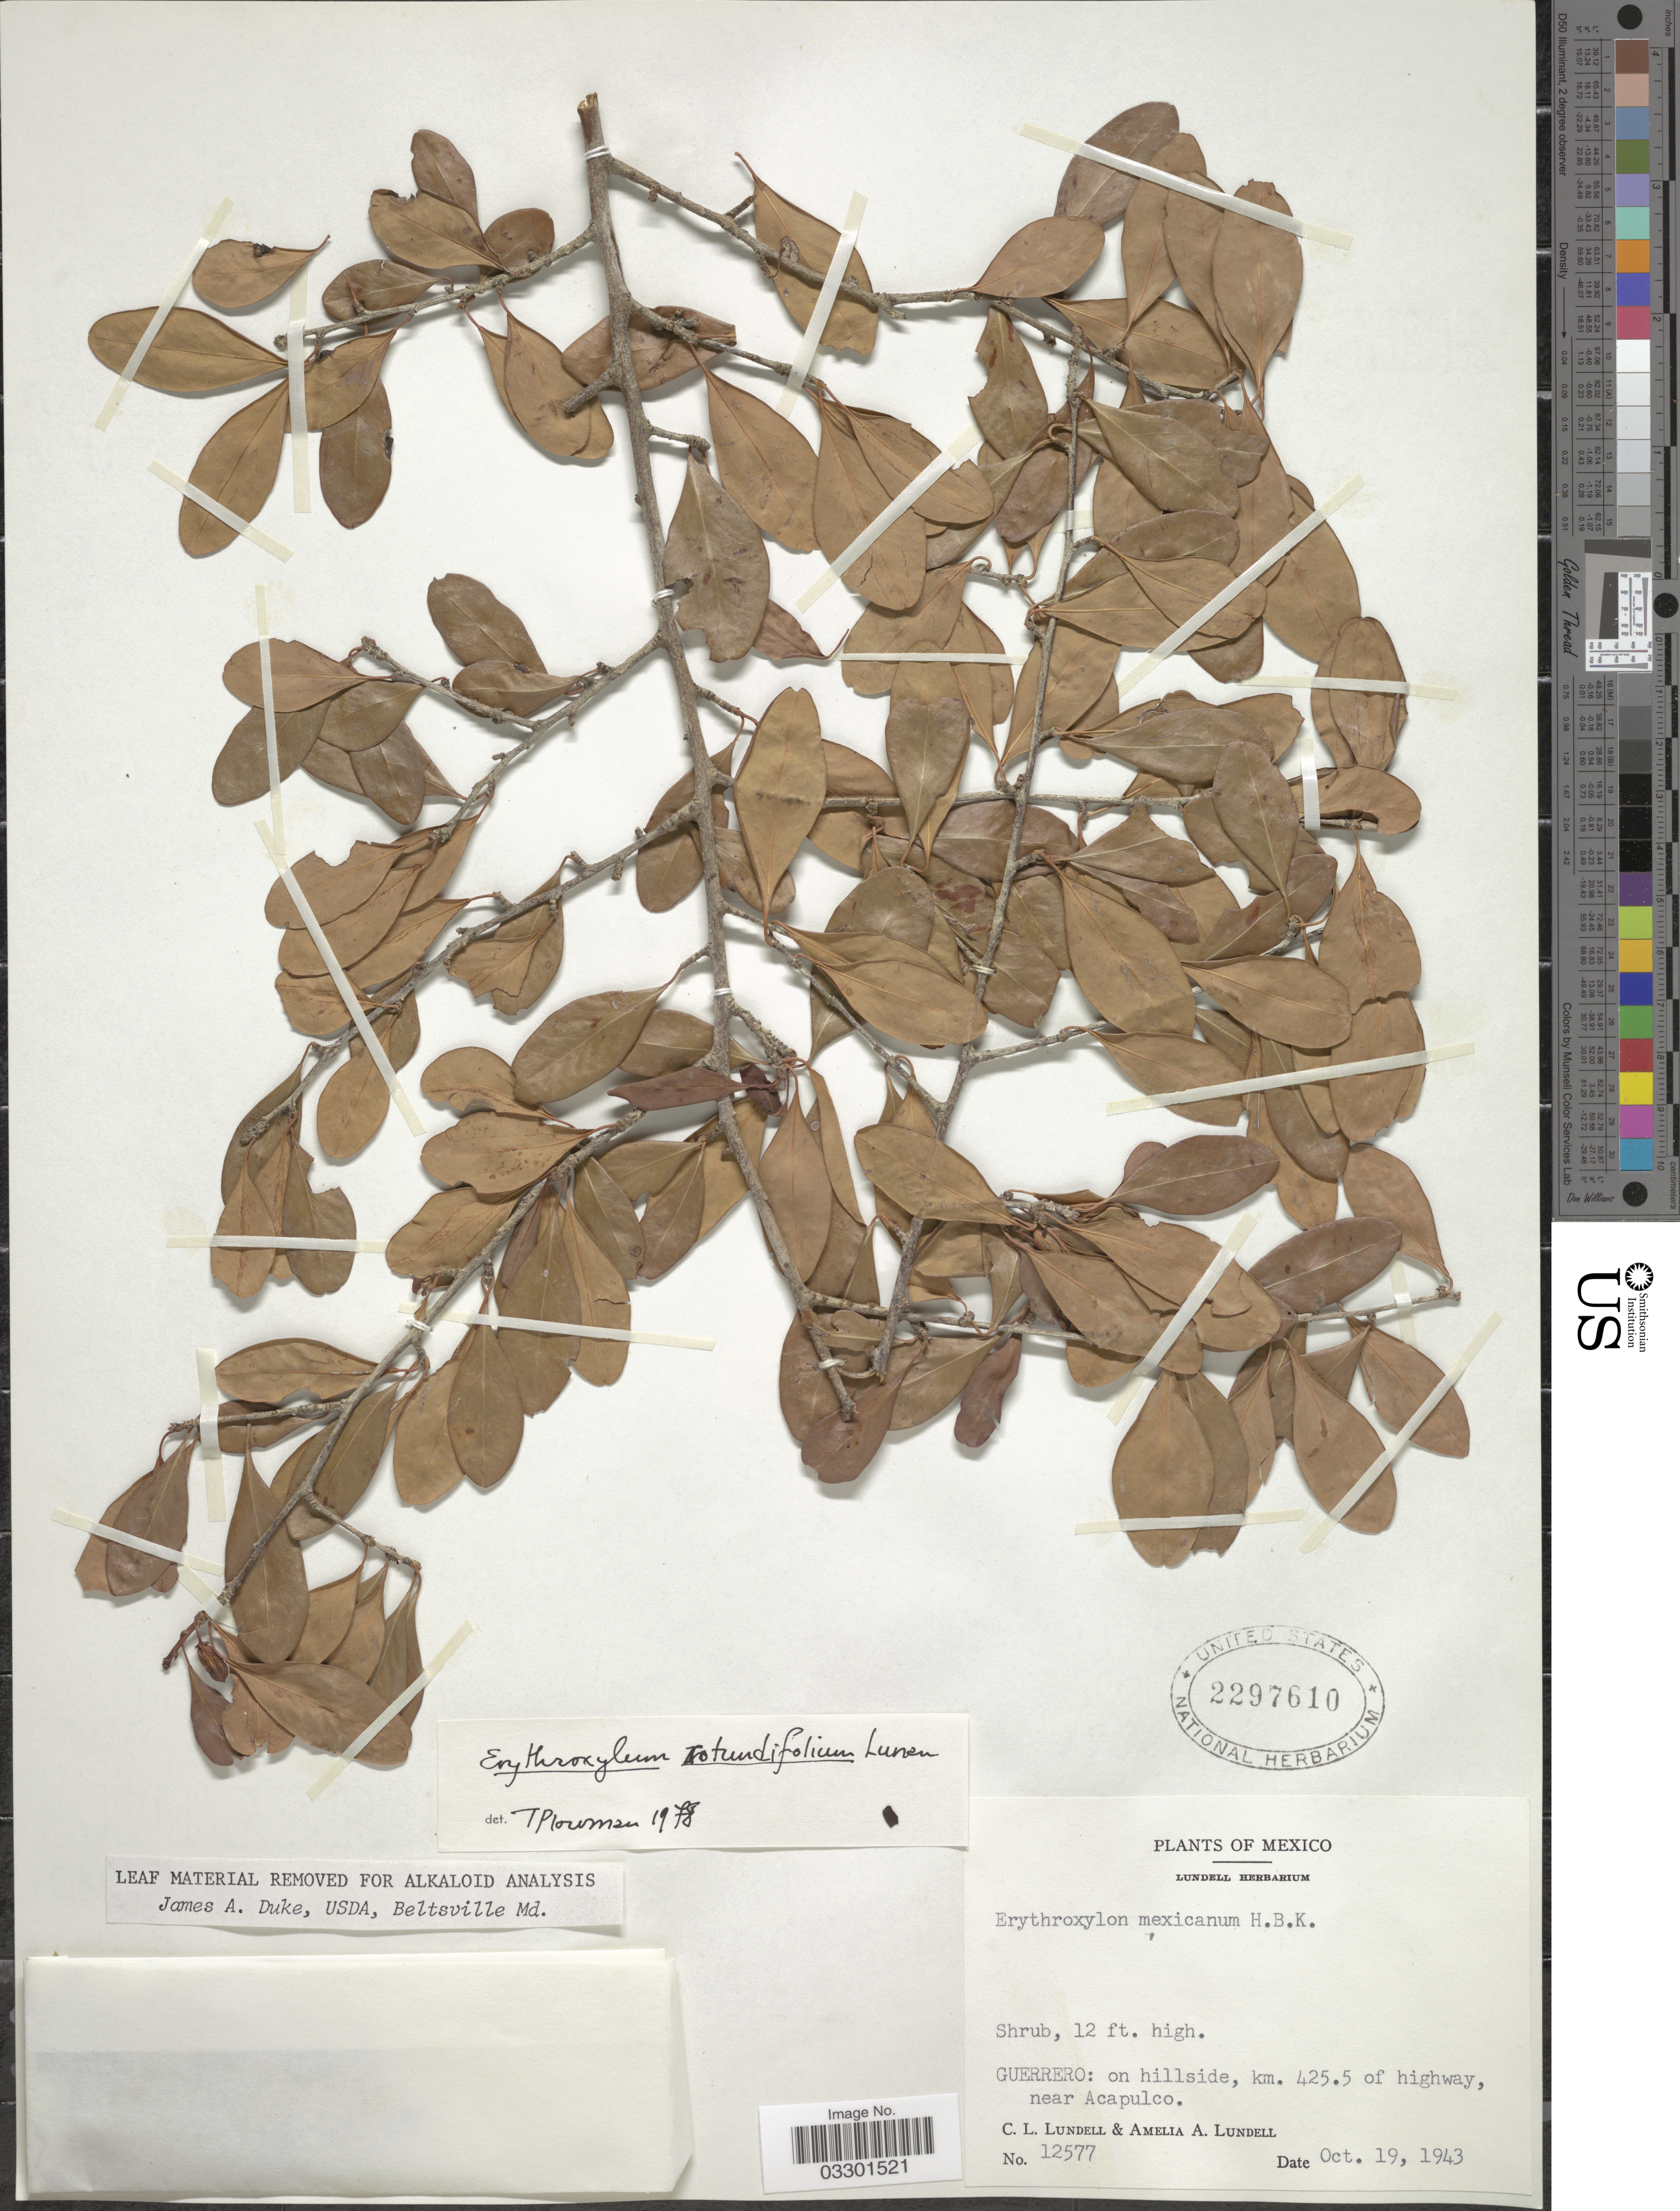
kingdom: Plantae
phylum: Tracheophyta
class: Magnoliopsida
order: Malpighiales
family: Erythroxylaceae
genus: Erythroxylum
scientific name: Erythroxylum rotundifolium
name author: Lunan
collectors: C. L. Lundell & A. A. Lundell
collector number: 12577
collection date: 1943-10-19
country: Mexico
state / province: Guerrero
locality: On hillside, km. 425.5 of highway, near Acapulco.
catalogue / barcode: US 2297610